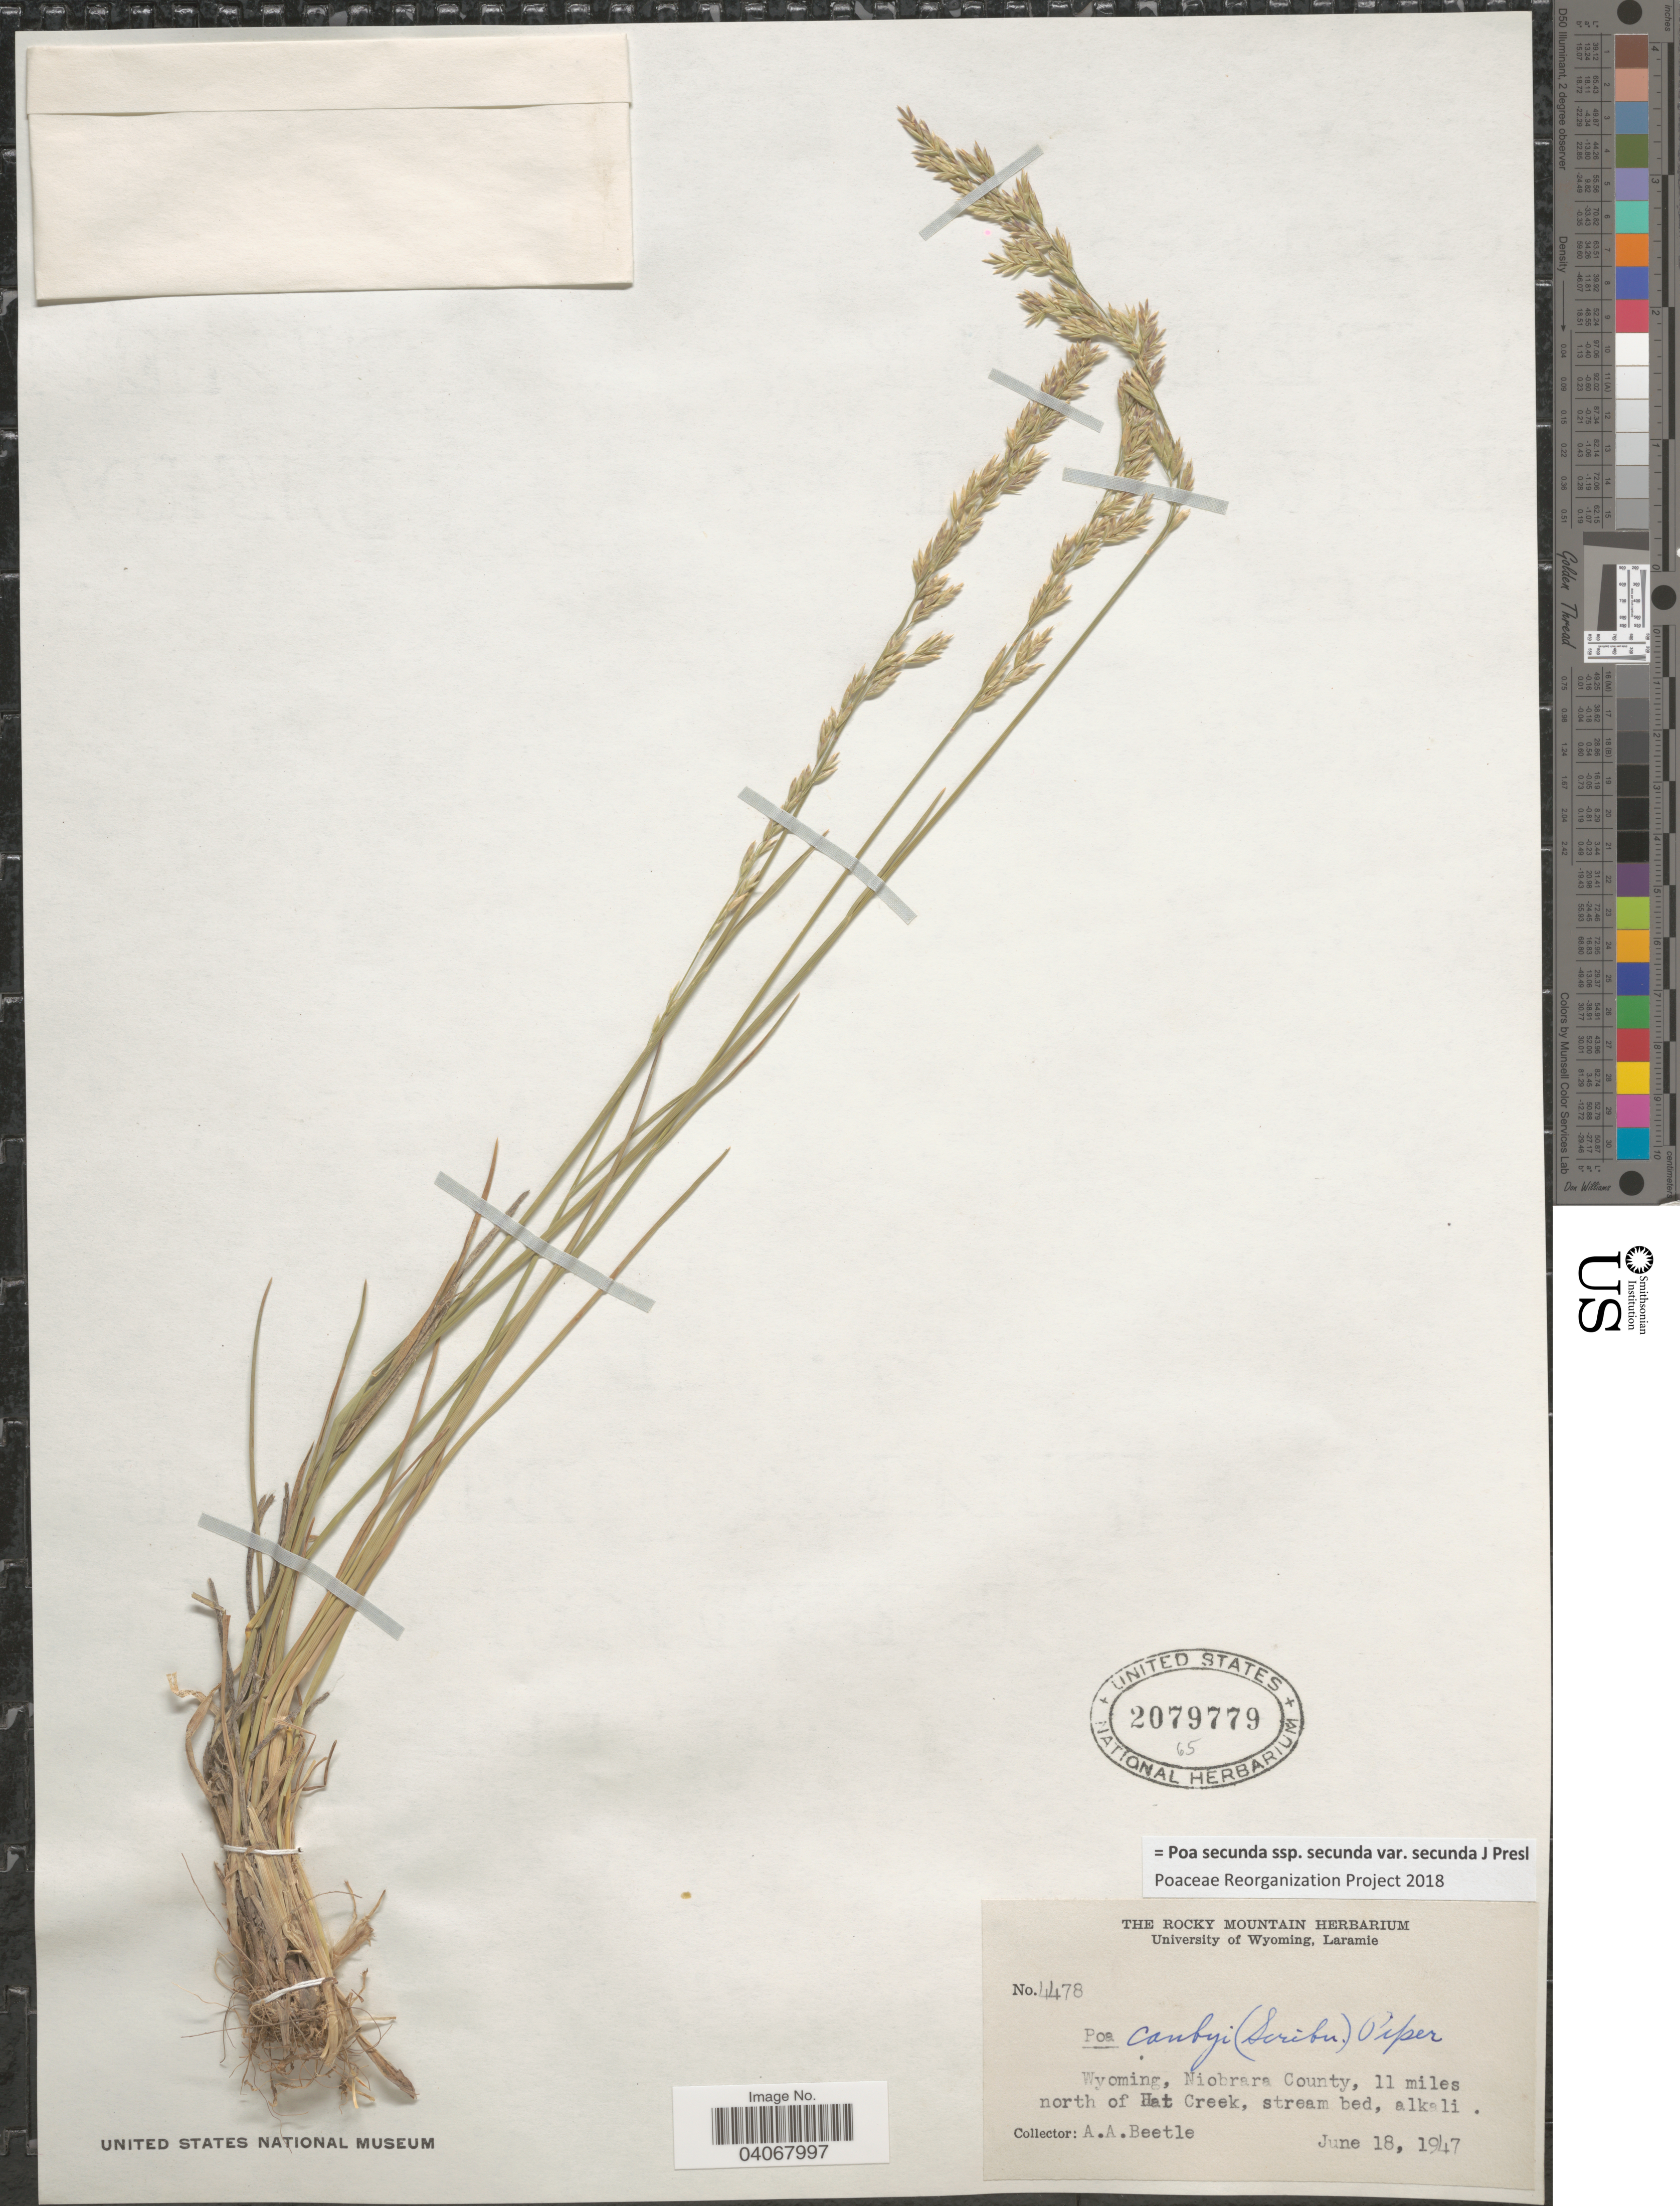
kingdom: Plantae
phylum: Tracheophyta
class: Liliopsida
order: Poales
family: Poaceae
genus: Poa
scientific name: Poa secunda subsp. secunda var. secunda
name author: J. Presl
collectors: A. A. Beetle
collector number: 4478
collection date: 1947-06-18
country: United States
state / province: Wyoming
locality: Niobrara County, 11 miles north of Hat Creek, stream bed, alkali.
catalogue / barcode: US 2079779